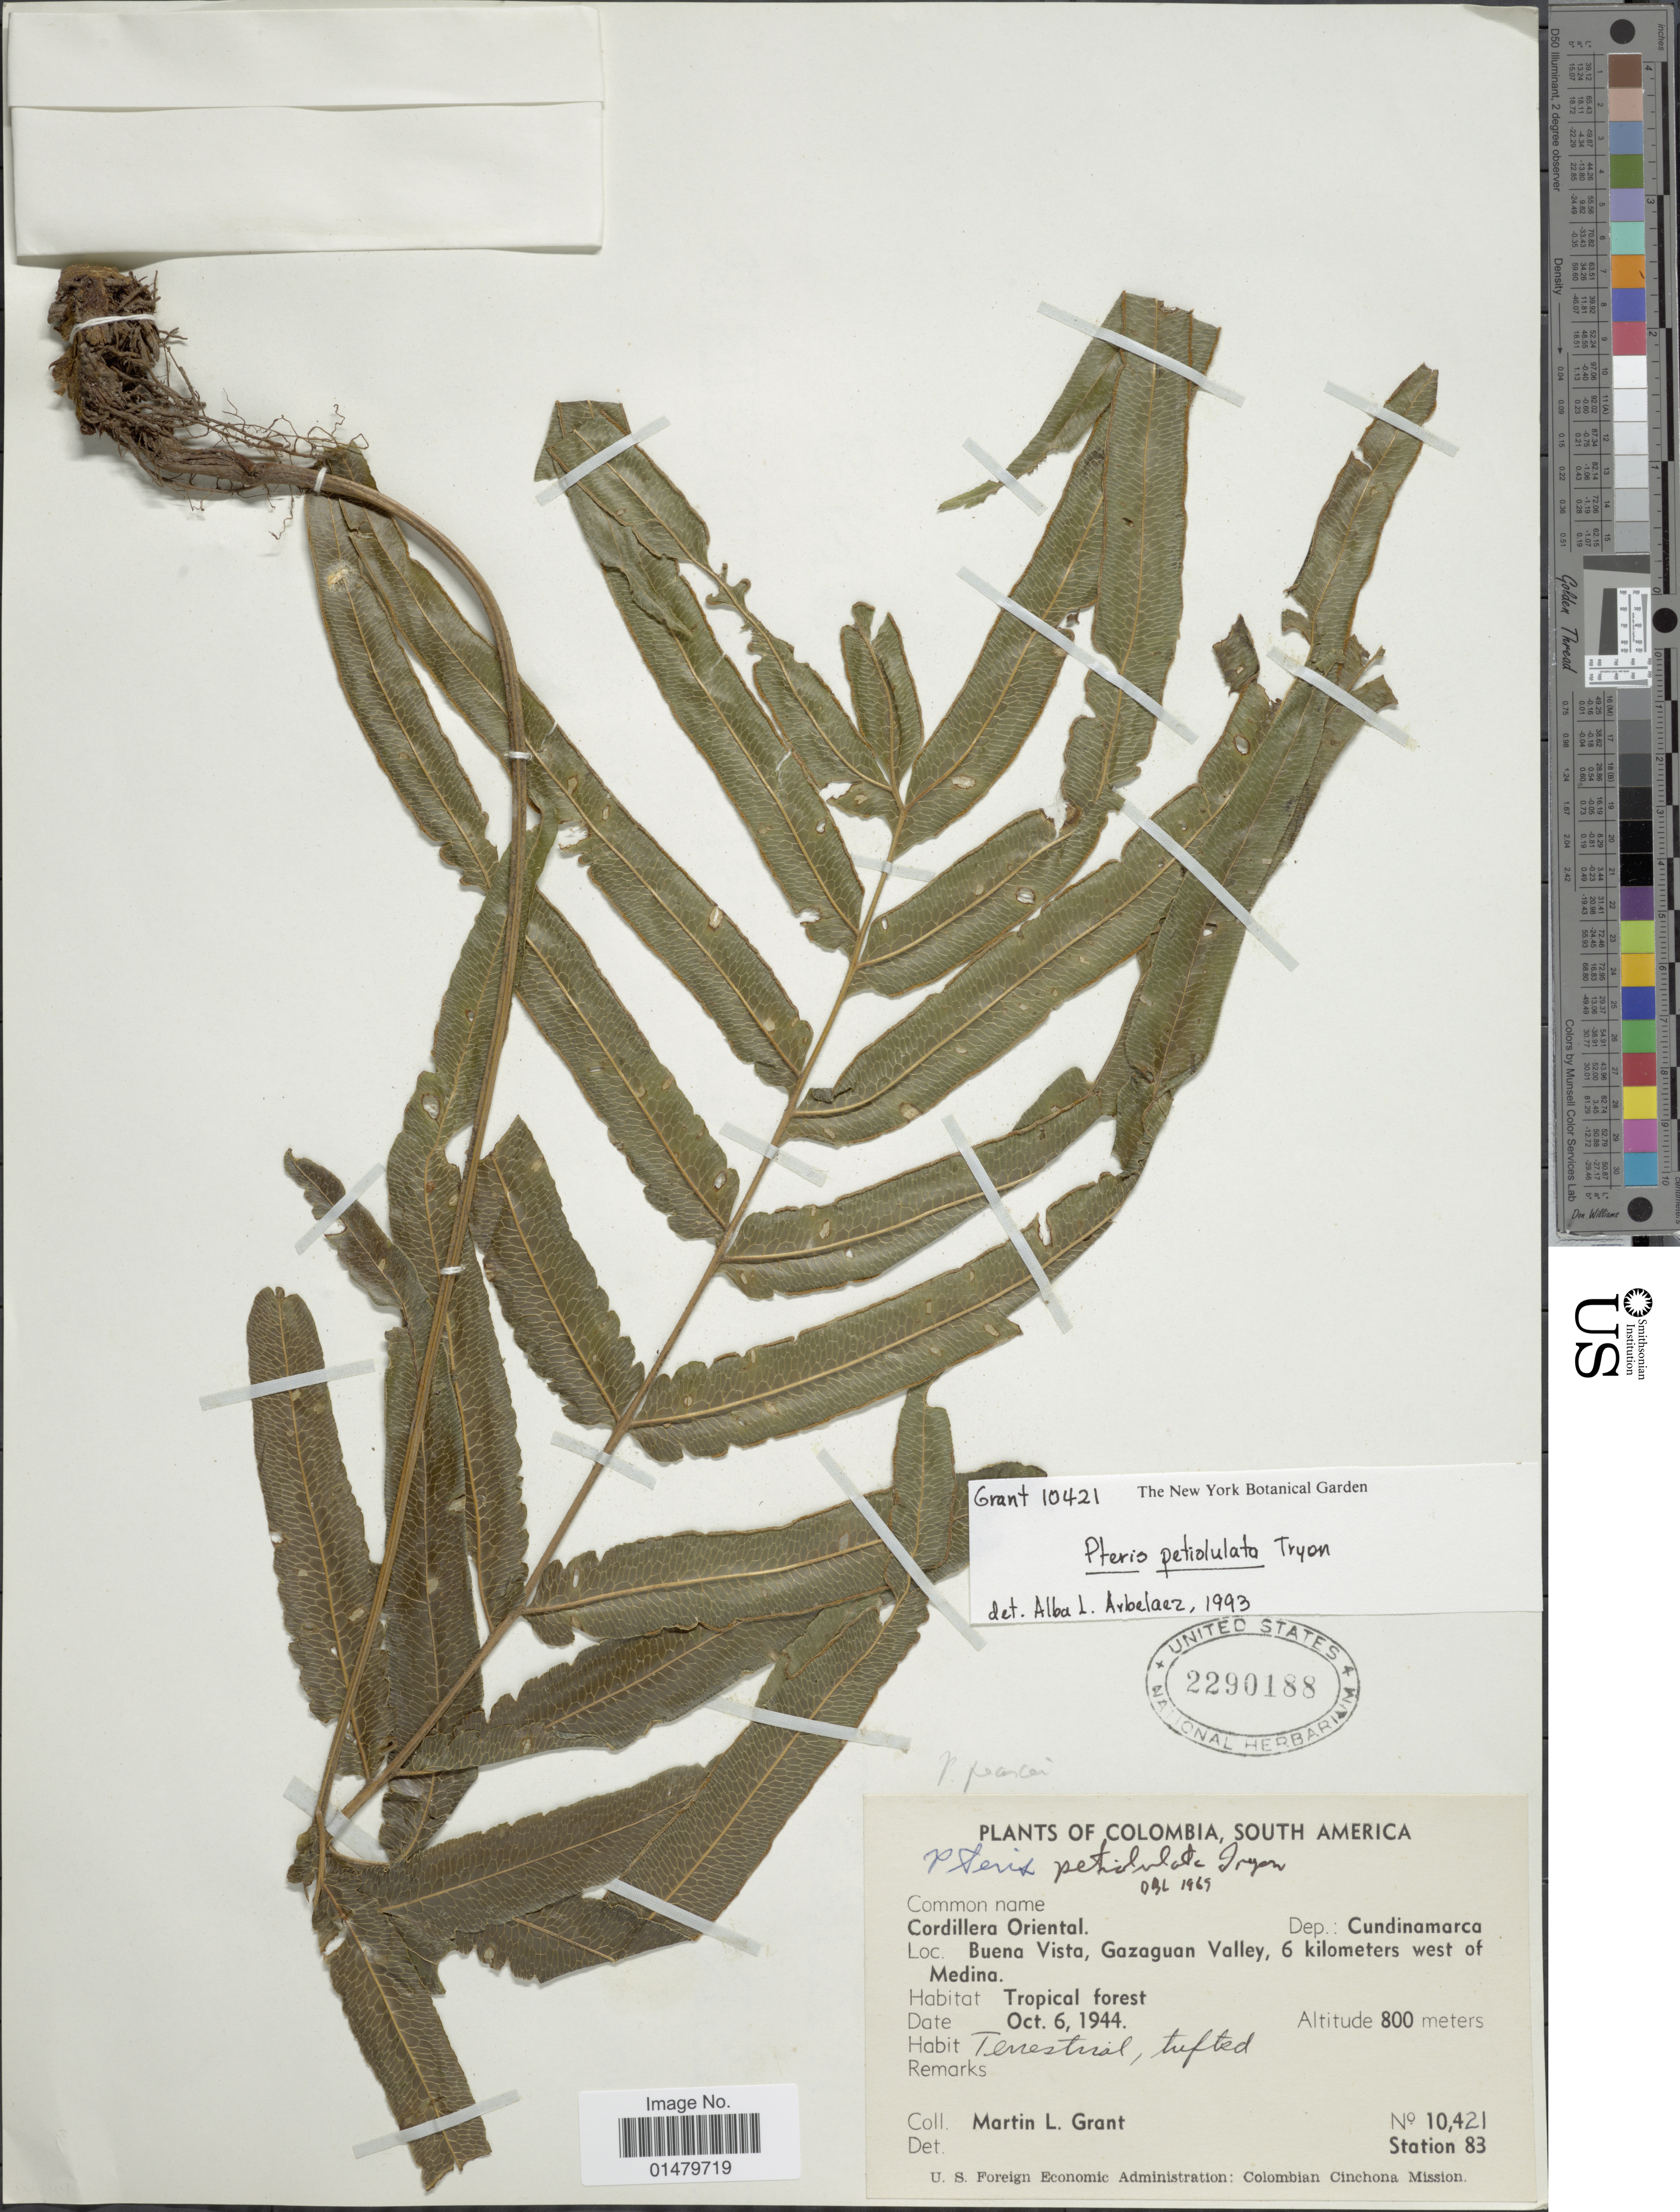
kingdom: Plantae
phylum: Tracheophyta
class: Polypodiopsida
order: Polypodiales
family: Pteridaceae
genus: Pteris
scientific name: Pteris pearcei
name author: Baker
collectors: M. L. Grant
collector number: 10421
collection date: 1944-10-06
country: Colombia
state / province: Cundinamarca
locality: Cordillera Oriental. Dep.: Cundinamarca. Buena Vista, Gazaguan Valley, 6 kilometers west of Medina.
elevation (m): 800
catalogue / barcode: US 2290188